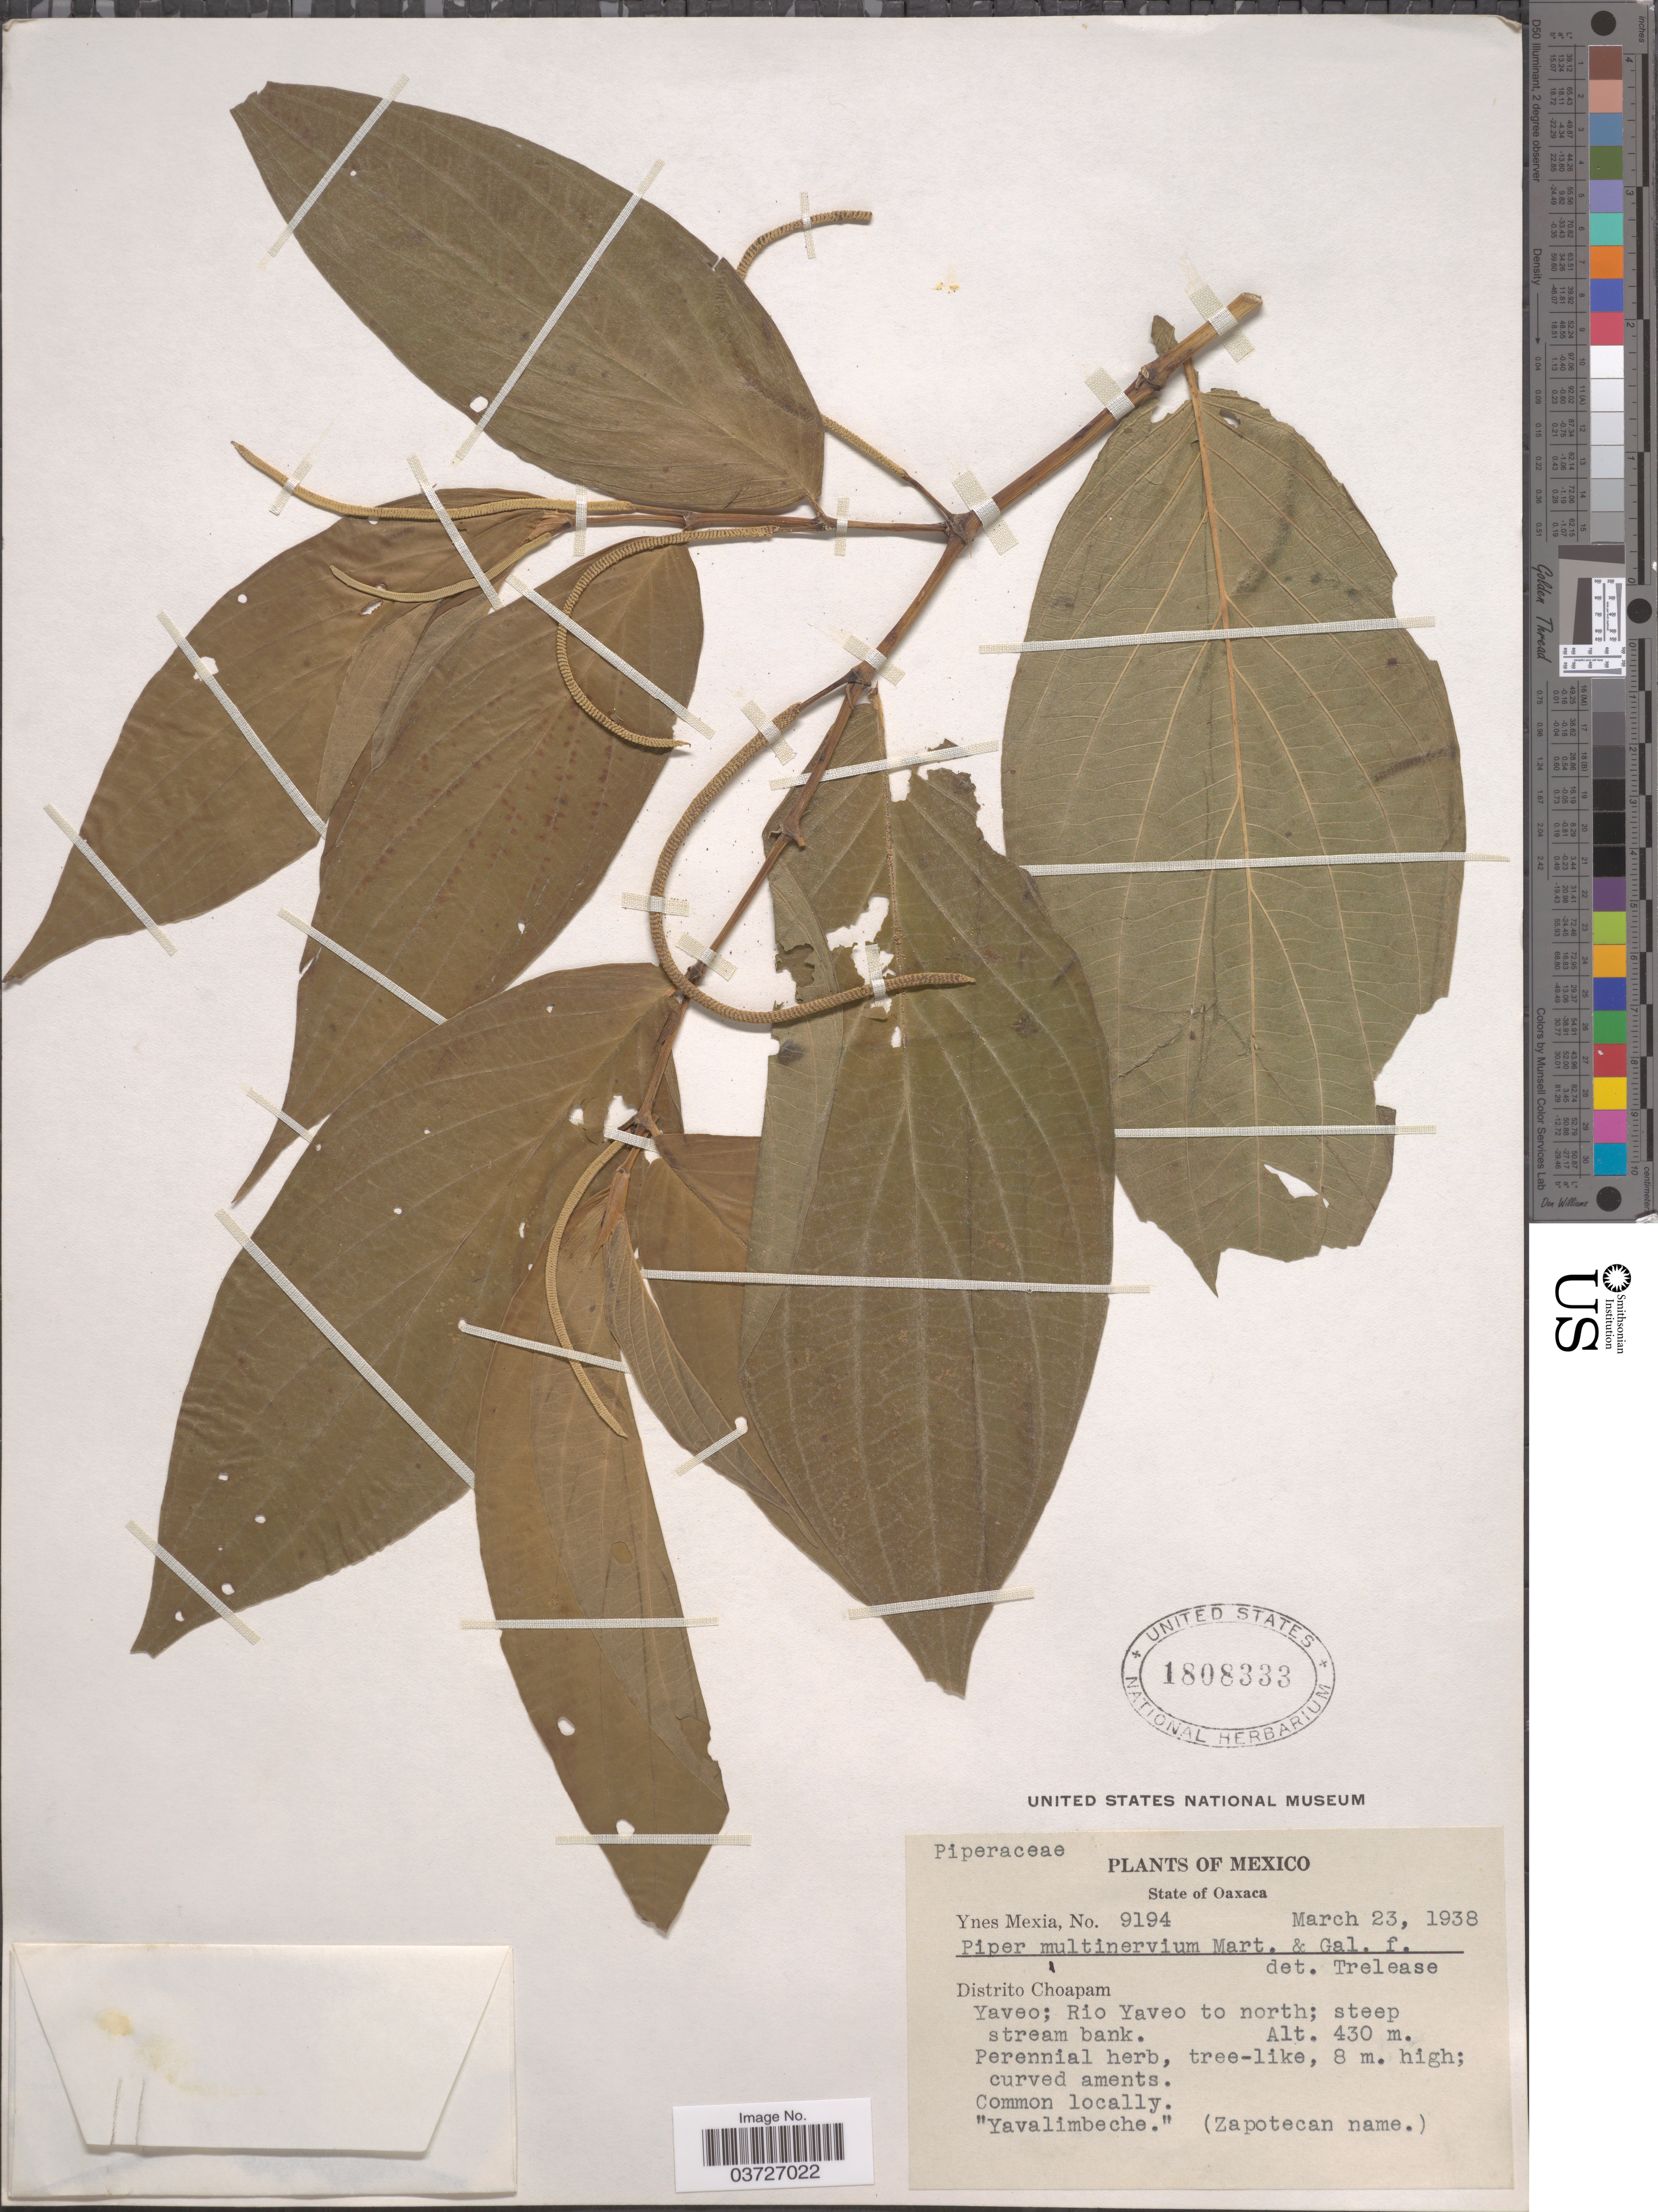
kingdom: Plantae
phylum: Tracheophyta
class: Magnoliopsida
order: Piperales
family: Piperaceae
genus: Piper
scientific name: Piper multinervium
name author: M. Martens & Galeotti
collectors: Y. Mexia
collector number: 9194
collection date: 1938-03-23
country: Mexico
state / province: Oaxaca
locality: Distrito Choapam. Yaveo; Rio Yaveo to north.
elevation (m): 430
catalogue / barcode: US 1808333